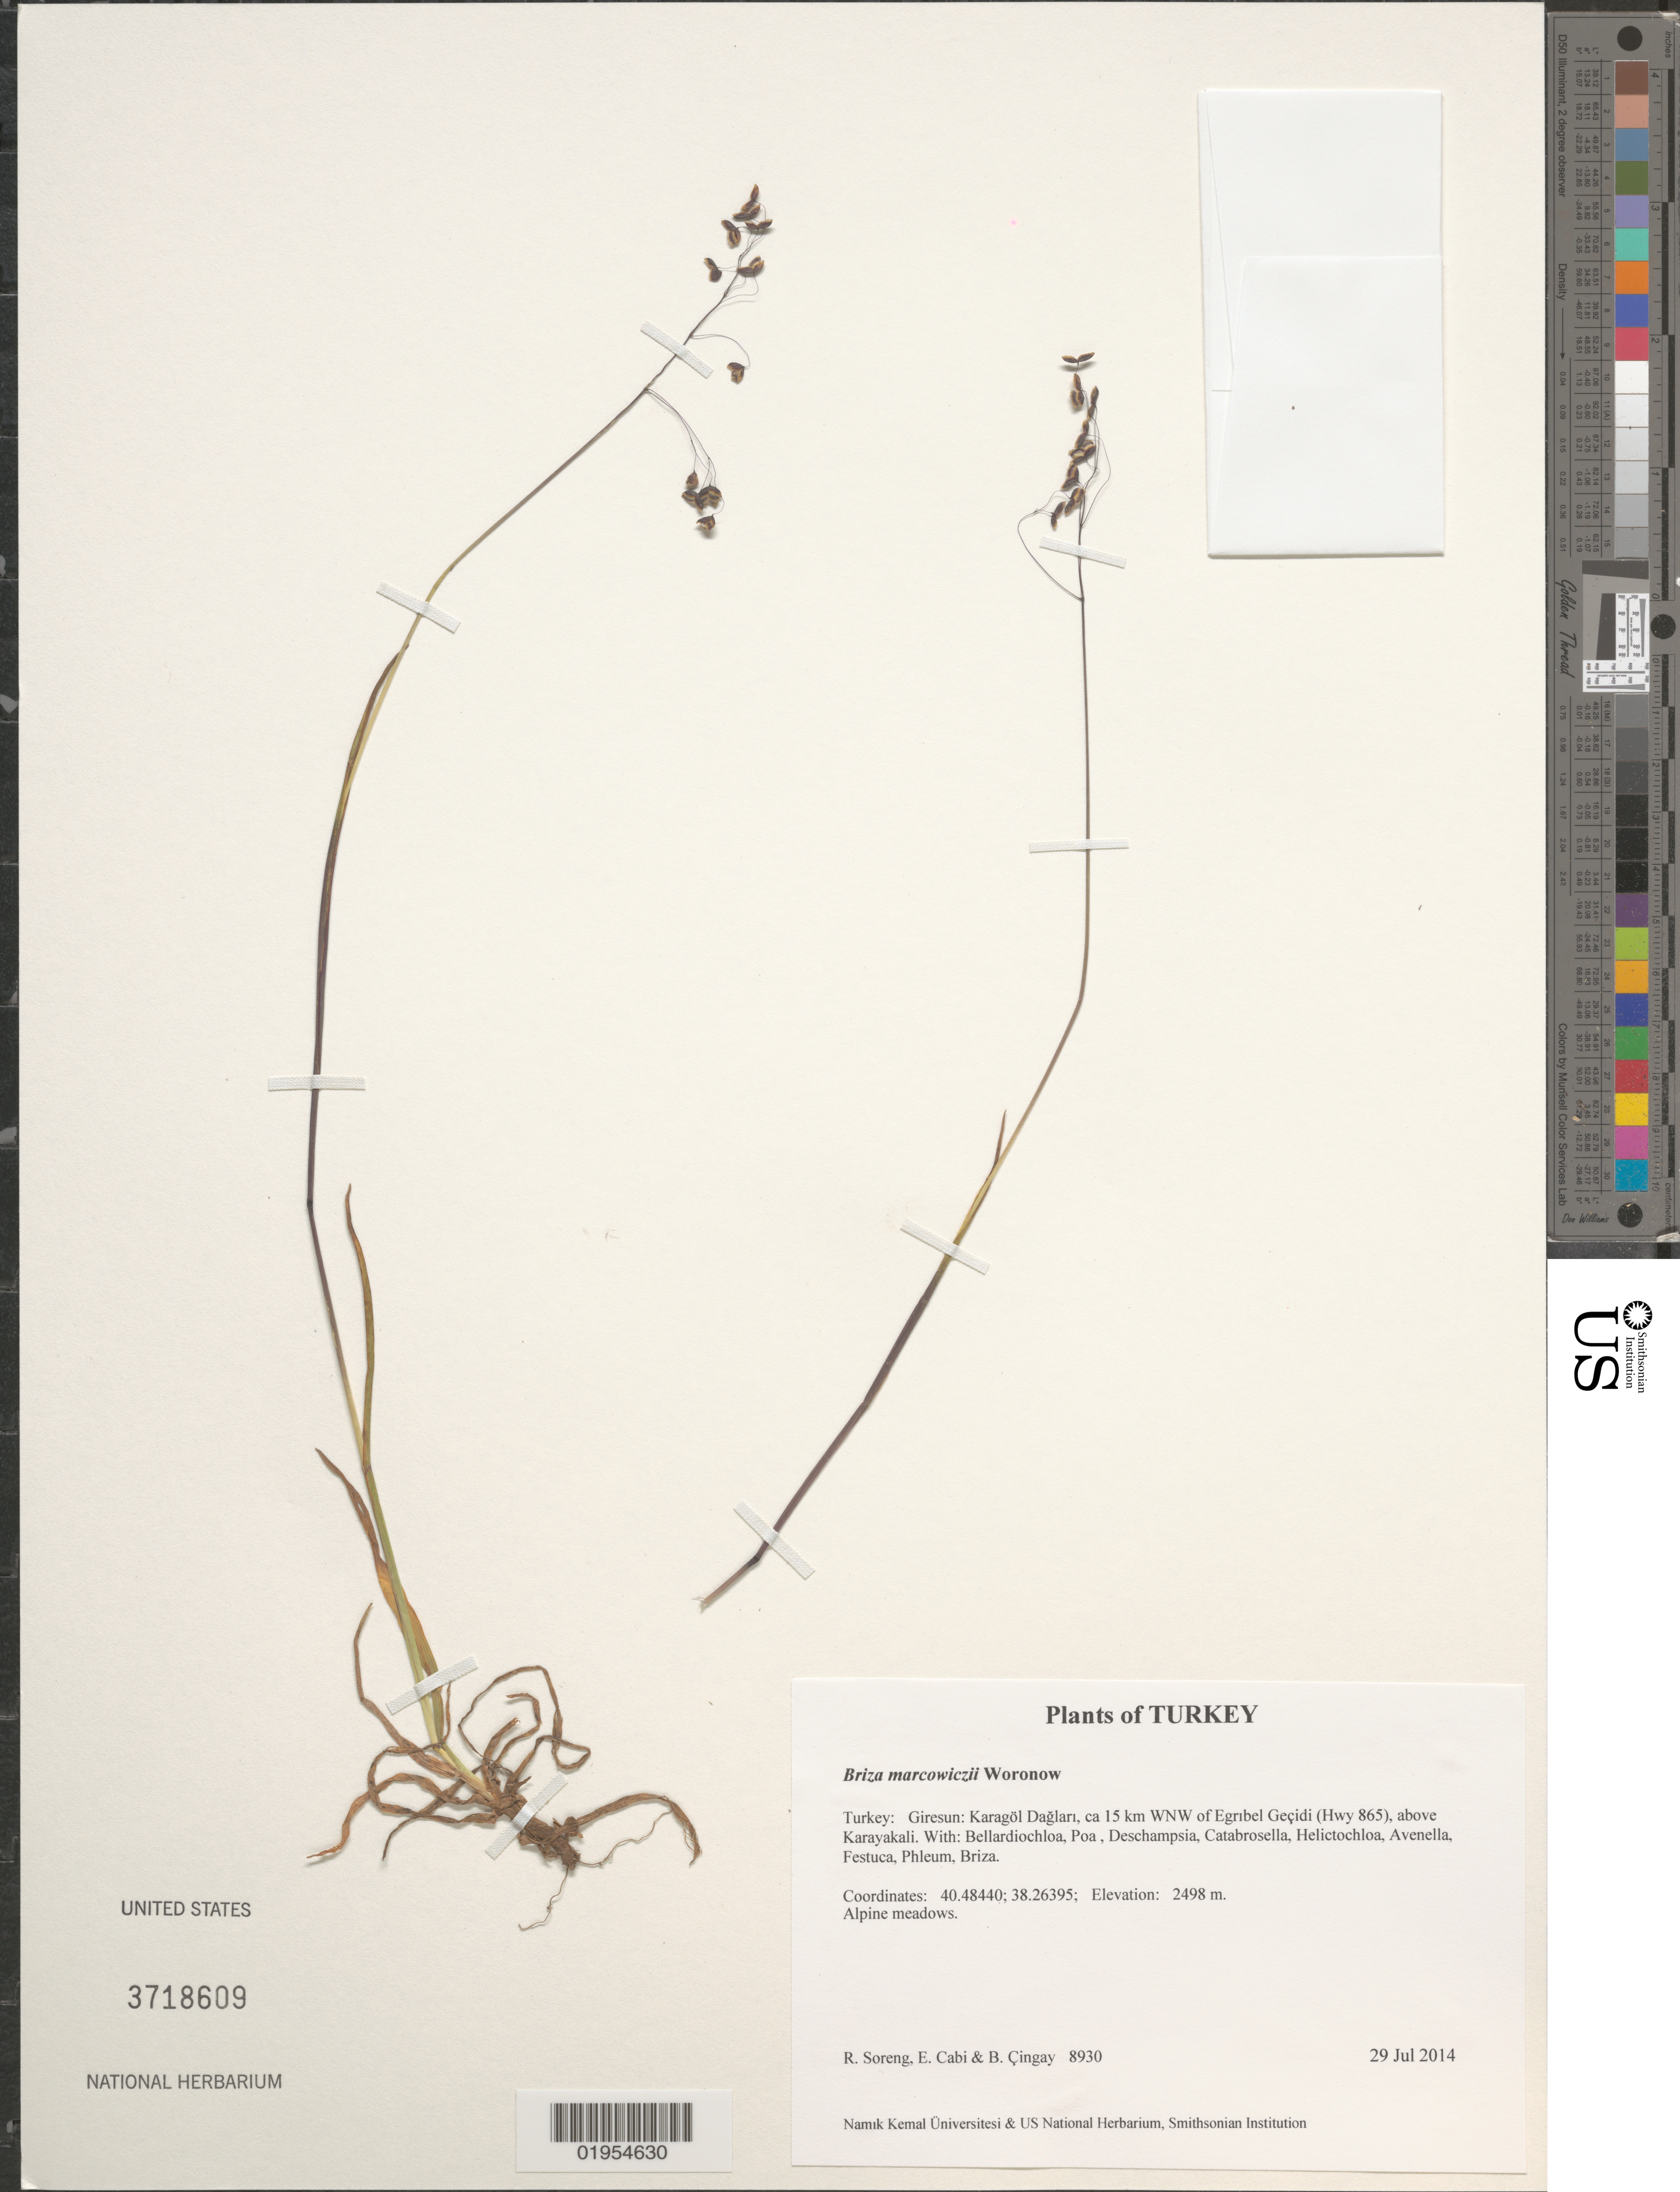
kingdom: Plantae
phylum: Tracheophyta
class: Liliopsida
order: Poales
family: Poaceae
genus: Briza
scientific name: Briza marcowiczii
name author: Woronow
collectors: R. J. Soreng, E. Cabi & B. Çıngay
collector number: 8930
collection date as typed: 29 Jul 2014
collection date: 2014-07-29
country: Turkey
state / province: Giresun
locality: Karagol Daglari, ca 15 km WNW of Egribel Pass (Hwy 865), above Karayakali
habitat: Alpine meadows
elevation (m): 2498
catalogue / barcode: US 3718609